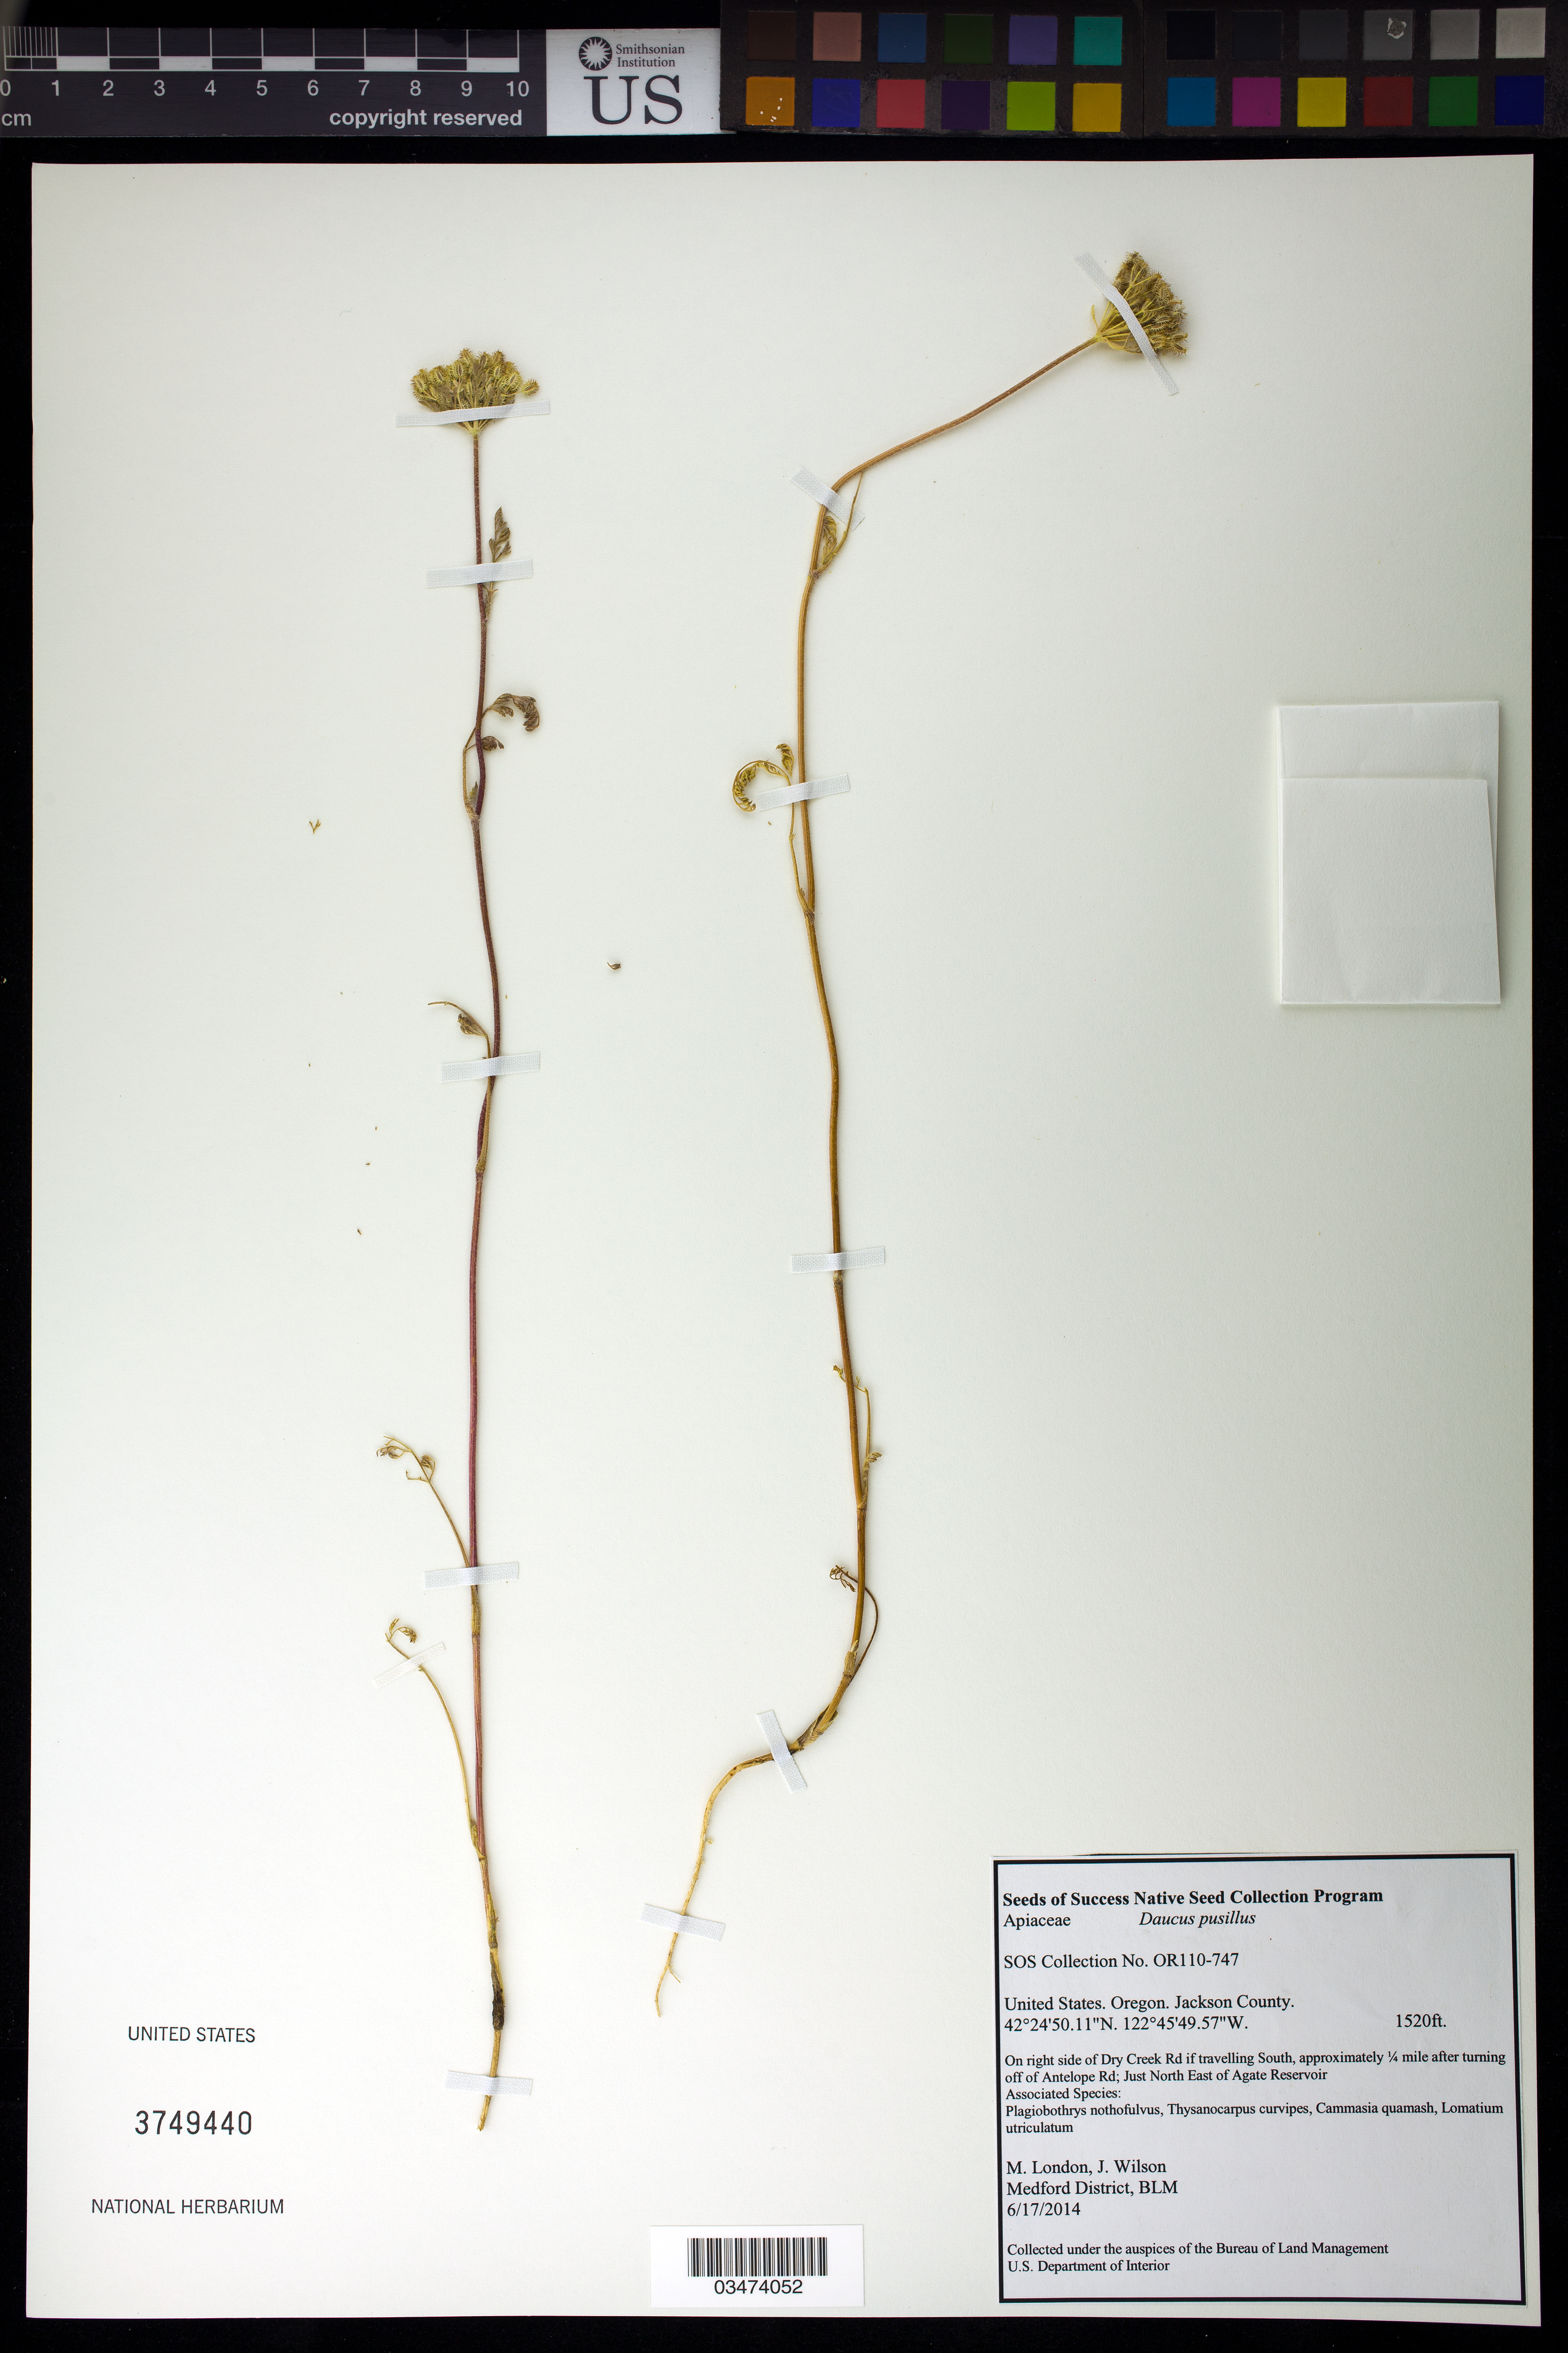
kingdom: Plantae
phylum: Tracheophyta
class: Magnoliopsida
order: Apiales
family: Apiaceae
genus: Daucus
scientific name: Daucus pusillus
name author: Michx.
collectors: M. London & J. Wilson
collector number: OR110-747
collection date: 2014-06-17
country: United States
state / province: Oregon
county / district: Jackson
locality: On right side of Dry Creek Rd., NE of Agate Reservoir.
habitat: Associated species: Plagiobothrys nothofulvus, Cammasia quamash, Lomatium utriculatum, etc.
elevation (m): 463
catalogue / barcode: US 3749440